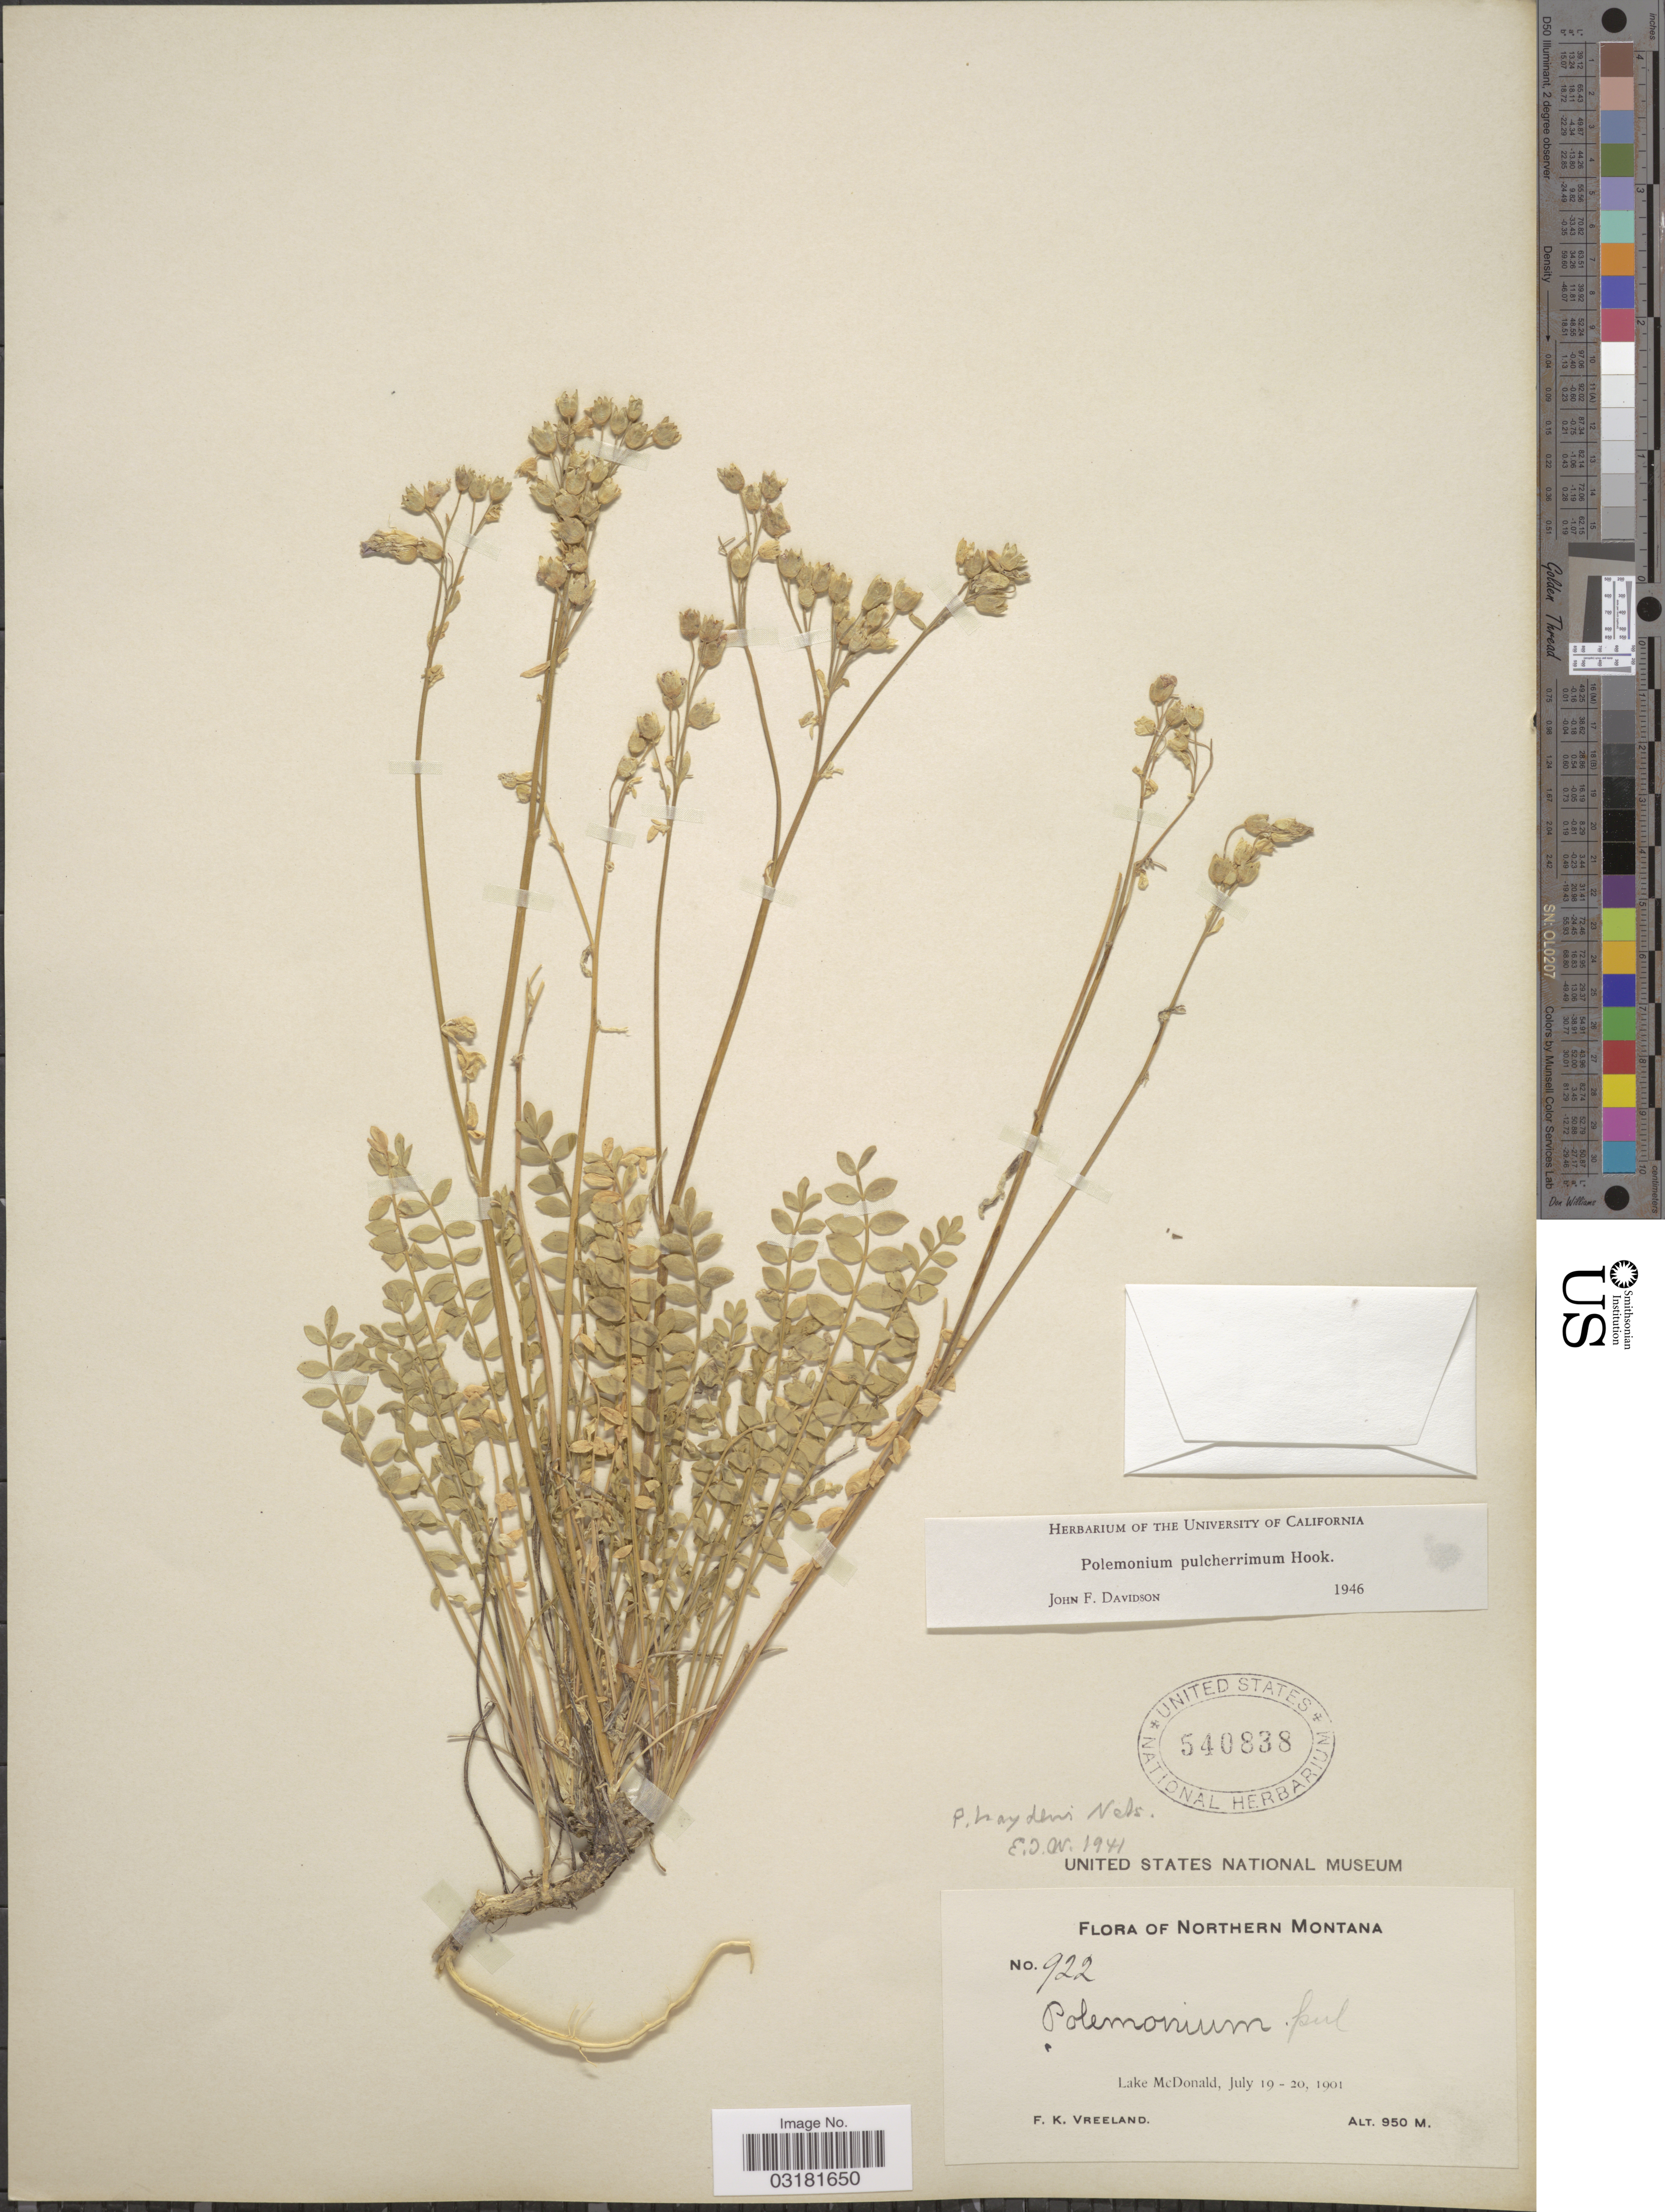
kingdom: Plantae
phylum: Tracheophyta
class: Magnoliopsida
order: Ericales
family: Polemoniaceae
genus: Polemonium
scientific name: Polemonium pulcherrimum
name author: Hook.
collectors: F. Vreeland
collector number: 922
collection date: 1901-07-19/1901-07-20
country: United States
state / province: Montana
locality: Northern Montana, Lake McDonald.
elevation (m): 950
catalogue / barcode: US 540838